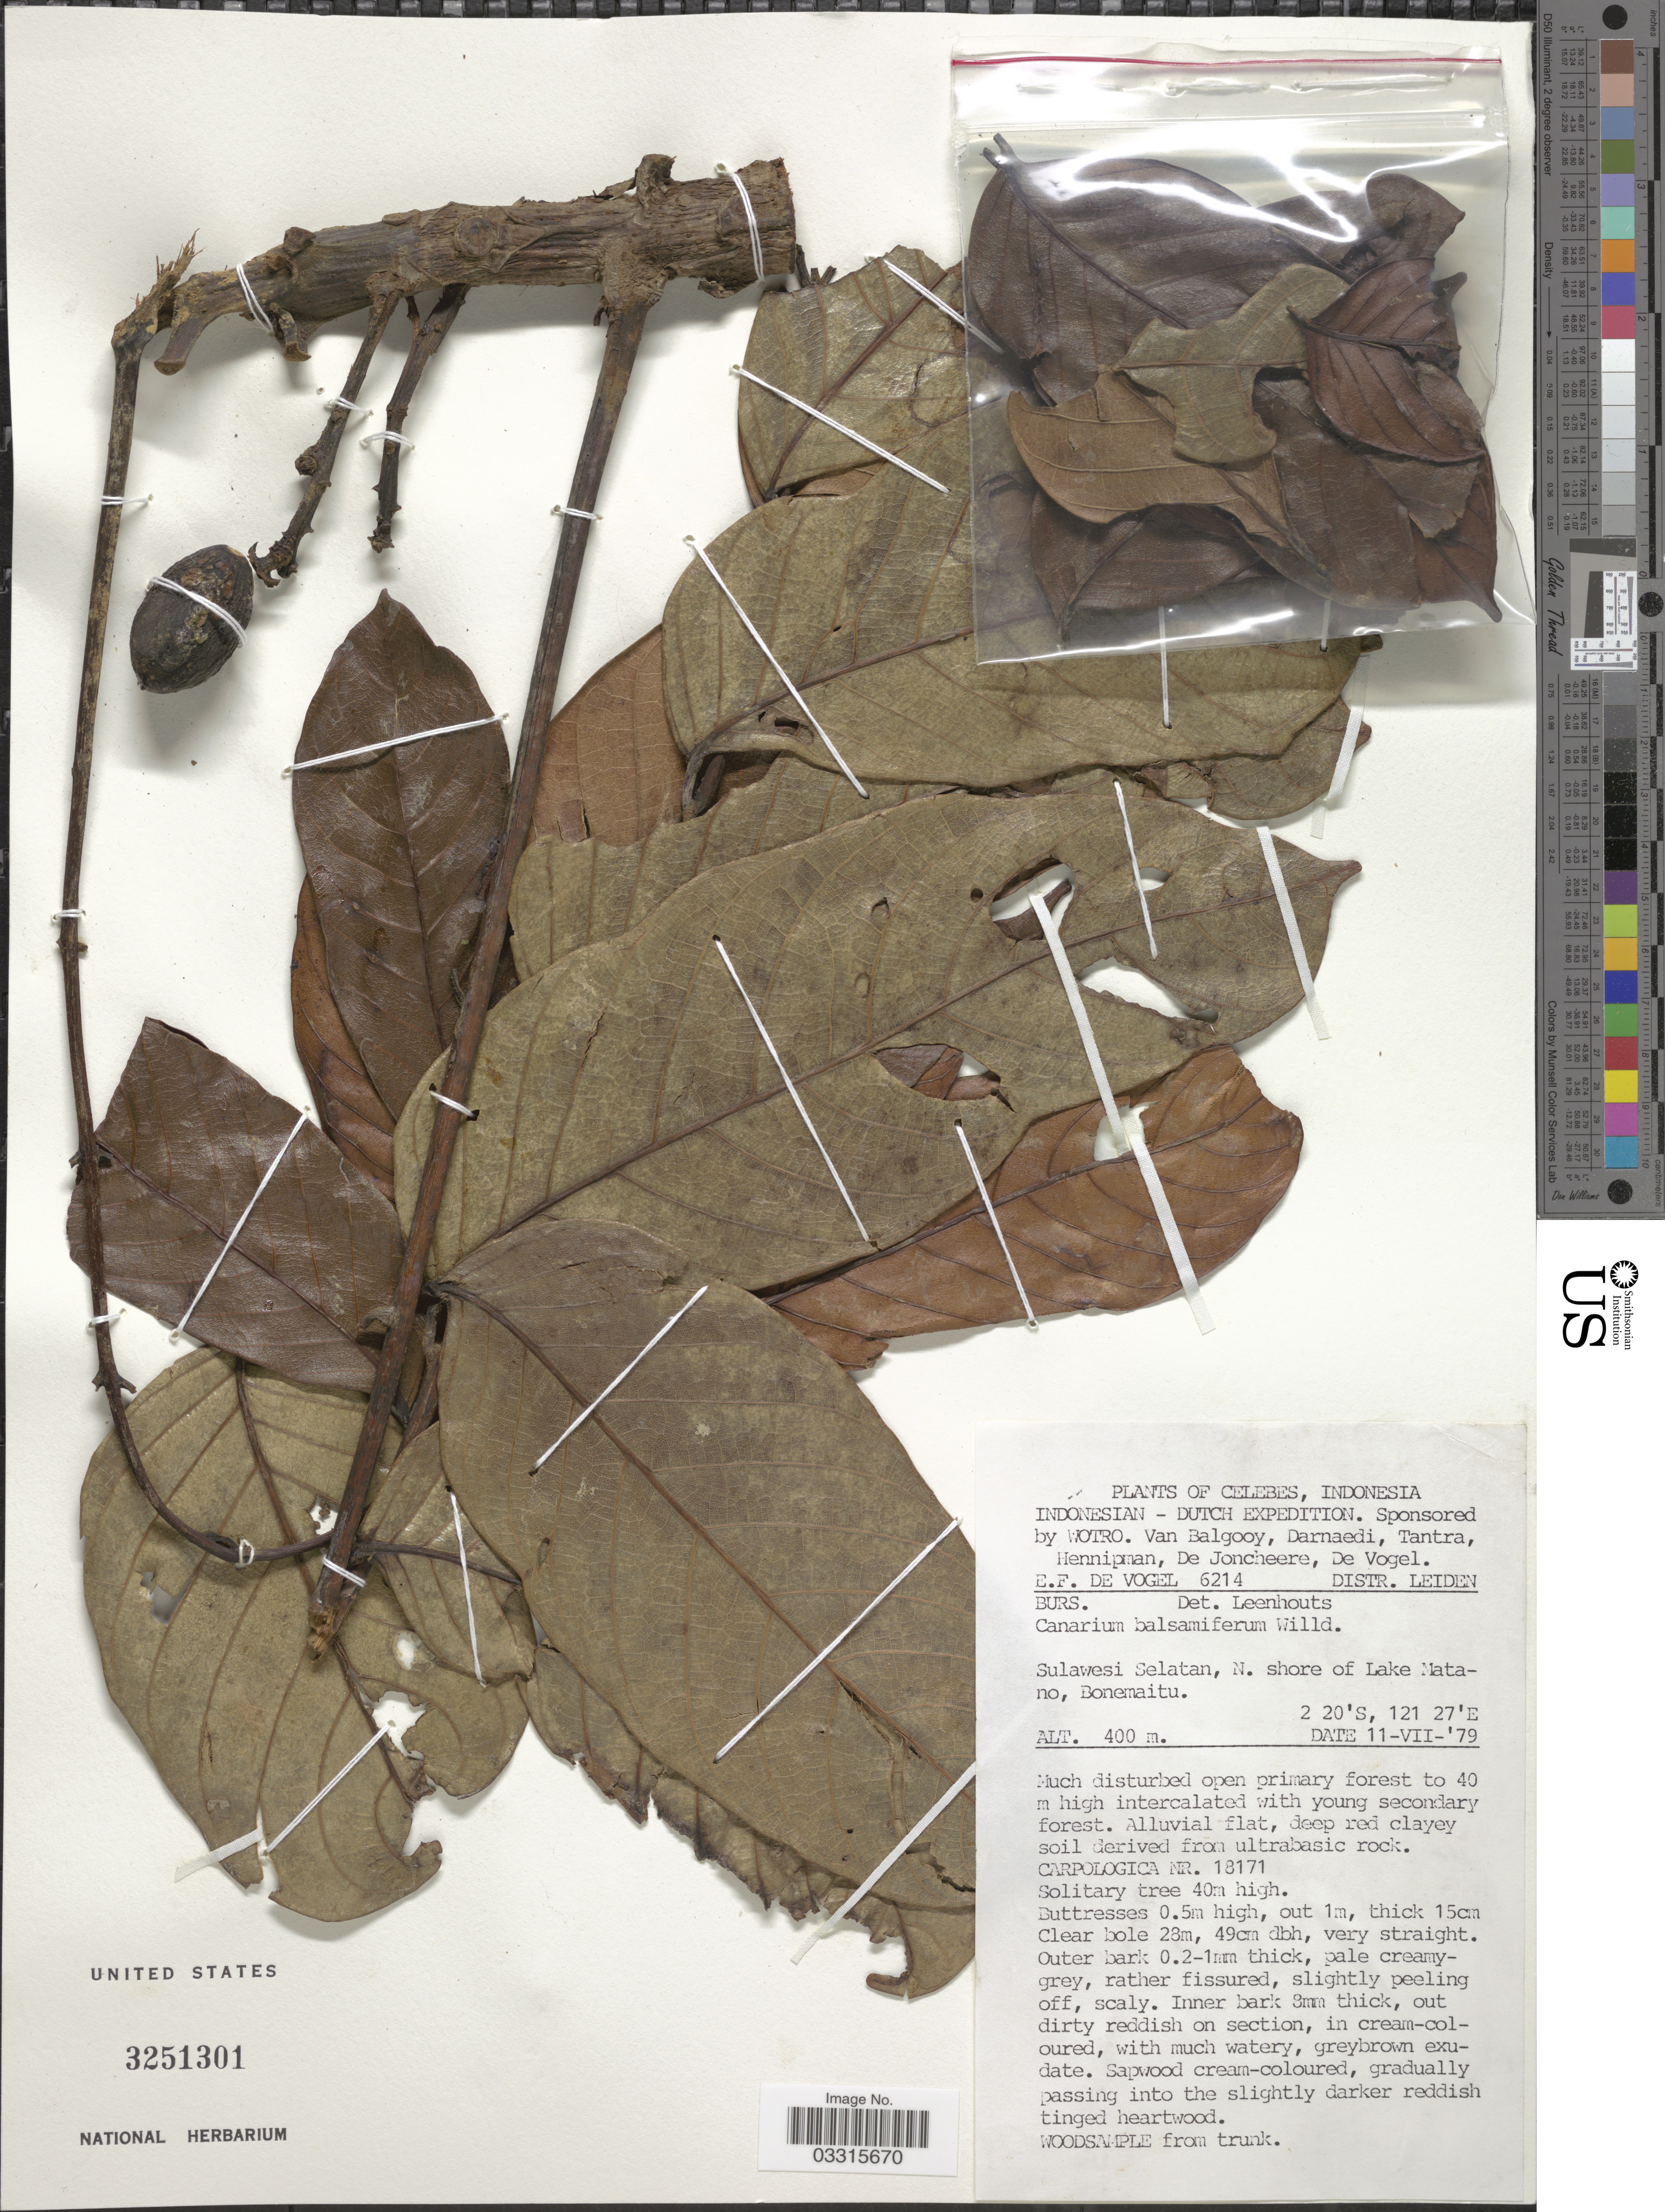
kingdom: Plantae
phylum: Tracheophyta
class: Magnoliopsida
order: Sapindales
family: Burseraceae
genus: Canarium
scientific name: Canarium balsamiferum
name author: Willd.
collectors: E. F. de Vogel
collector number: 6214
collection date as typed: Transcribed d/m/y: 11/7/79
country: Indonesia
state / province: Sulawesi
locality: Celebes. Sulawesi Selatan, N. shore of Lake Matano, Bonemaitu.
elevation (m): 400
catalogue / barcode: US 3251301